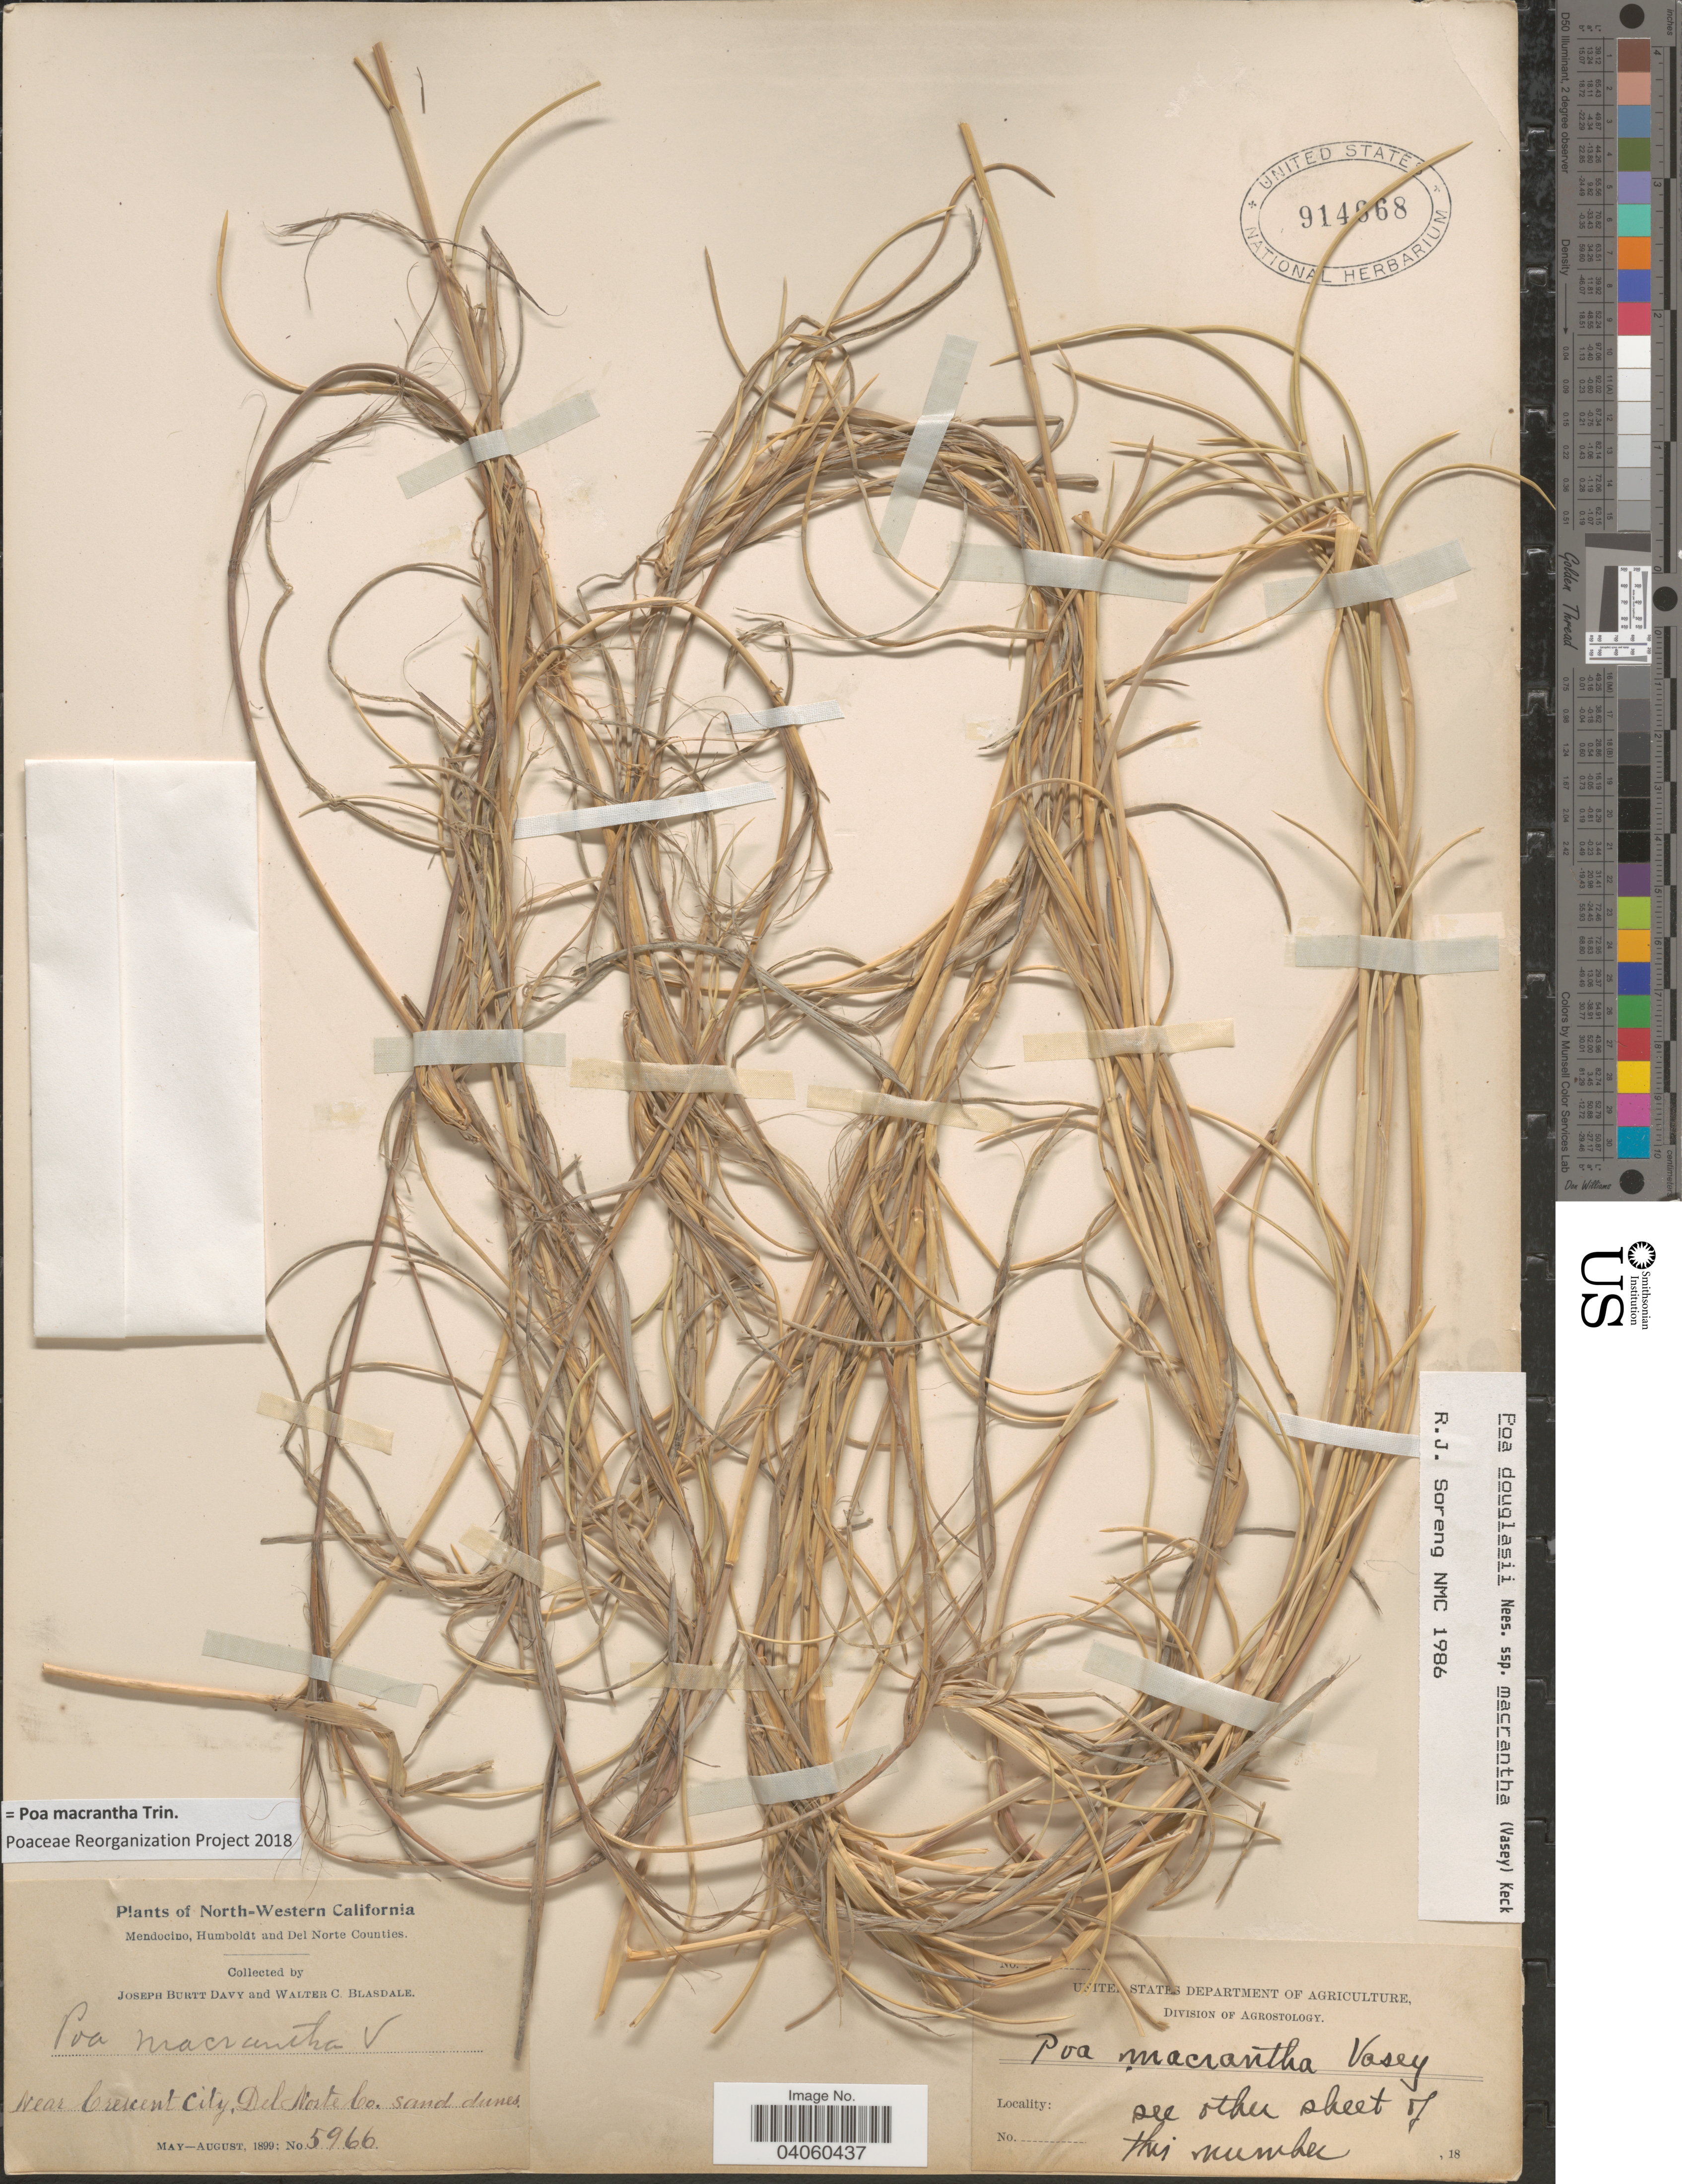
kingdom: Plantae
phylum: Tracheophyta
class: Liliopsida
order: Poales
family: Poaceae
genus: Poa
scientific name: Poa macrantha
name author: Vasey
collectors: J. Burtt Davy & W. Blasdale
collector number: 5966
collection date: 1899-05/1899-08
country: United States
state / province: California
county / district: Del Norte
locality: North-Western California. Near Crescent City, Del Norte Co.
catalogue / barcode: US 914668